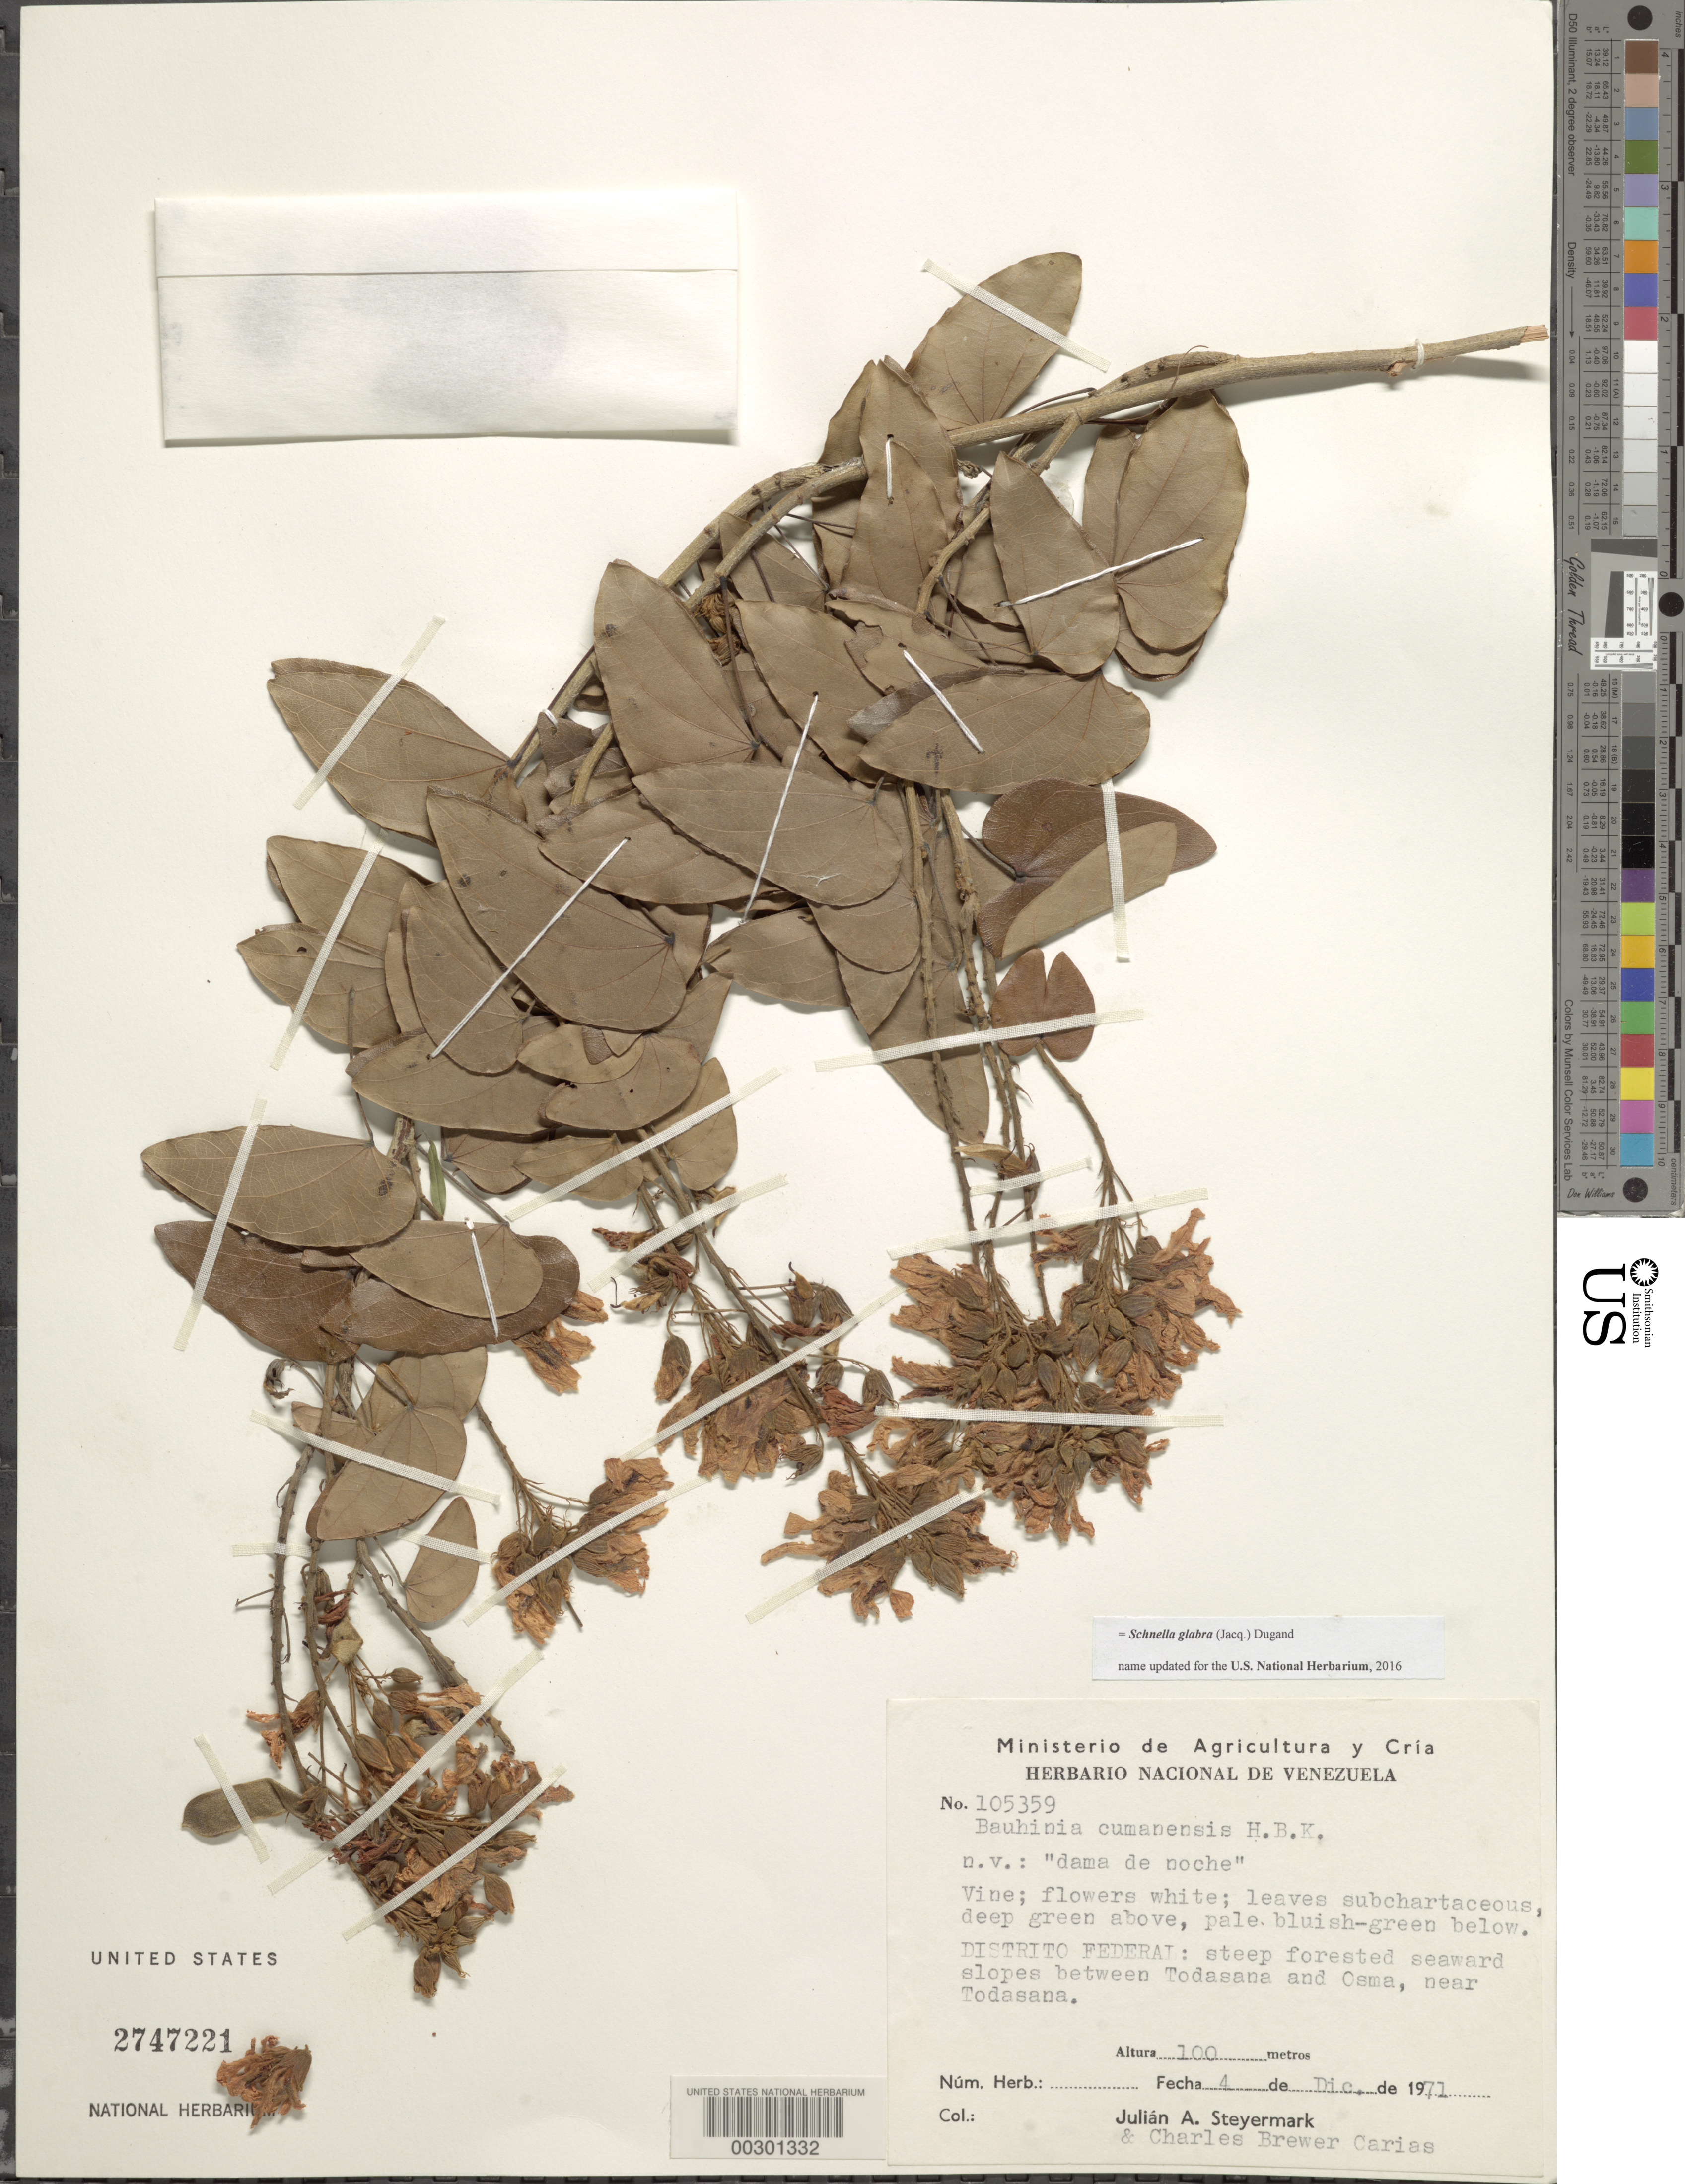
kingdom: Plantae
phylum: Tracheophyta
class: Magnoliopsida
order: Fabales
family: Fabaceae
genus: Schnella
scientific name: Schnella glabra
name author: (Jacq.) Dugand G.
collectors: J. Steyermark & C. Carias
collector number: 105359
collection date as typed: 04 Dec 1971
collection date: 1971-12-04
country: Venezuela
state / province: Distrito Federal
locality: Between todasana and osma, near todasana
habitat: Steep forested seaward slopes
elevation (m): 100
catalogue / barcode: US 2747221